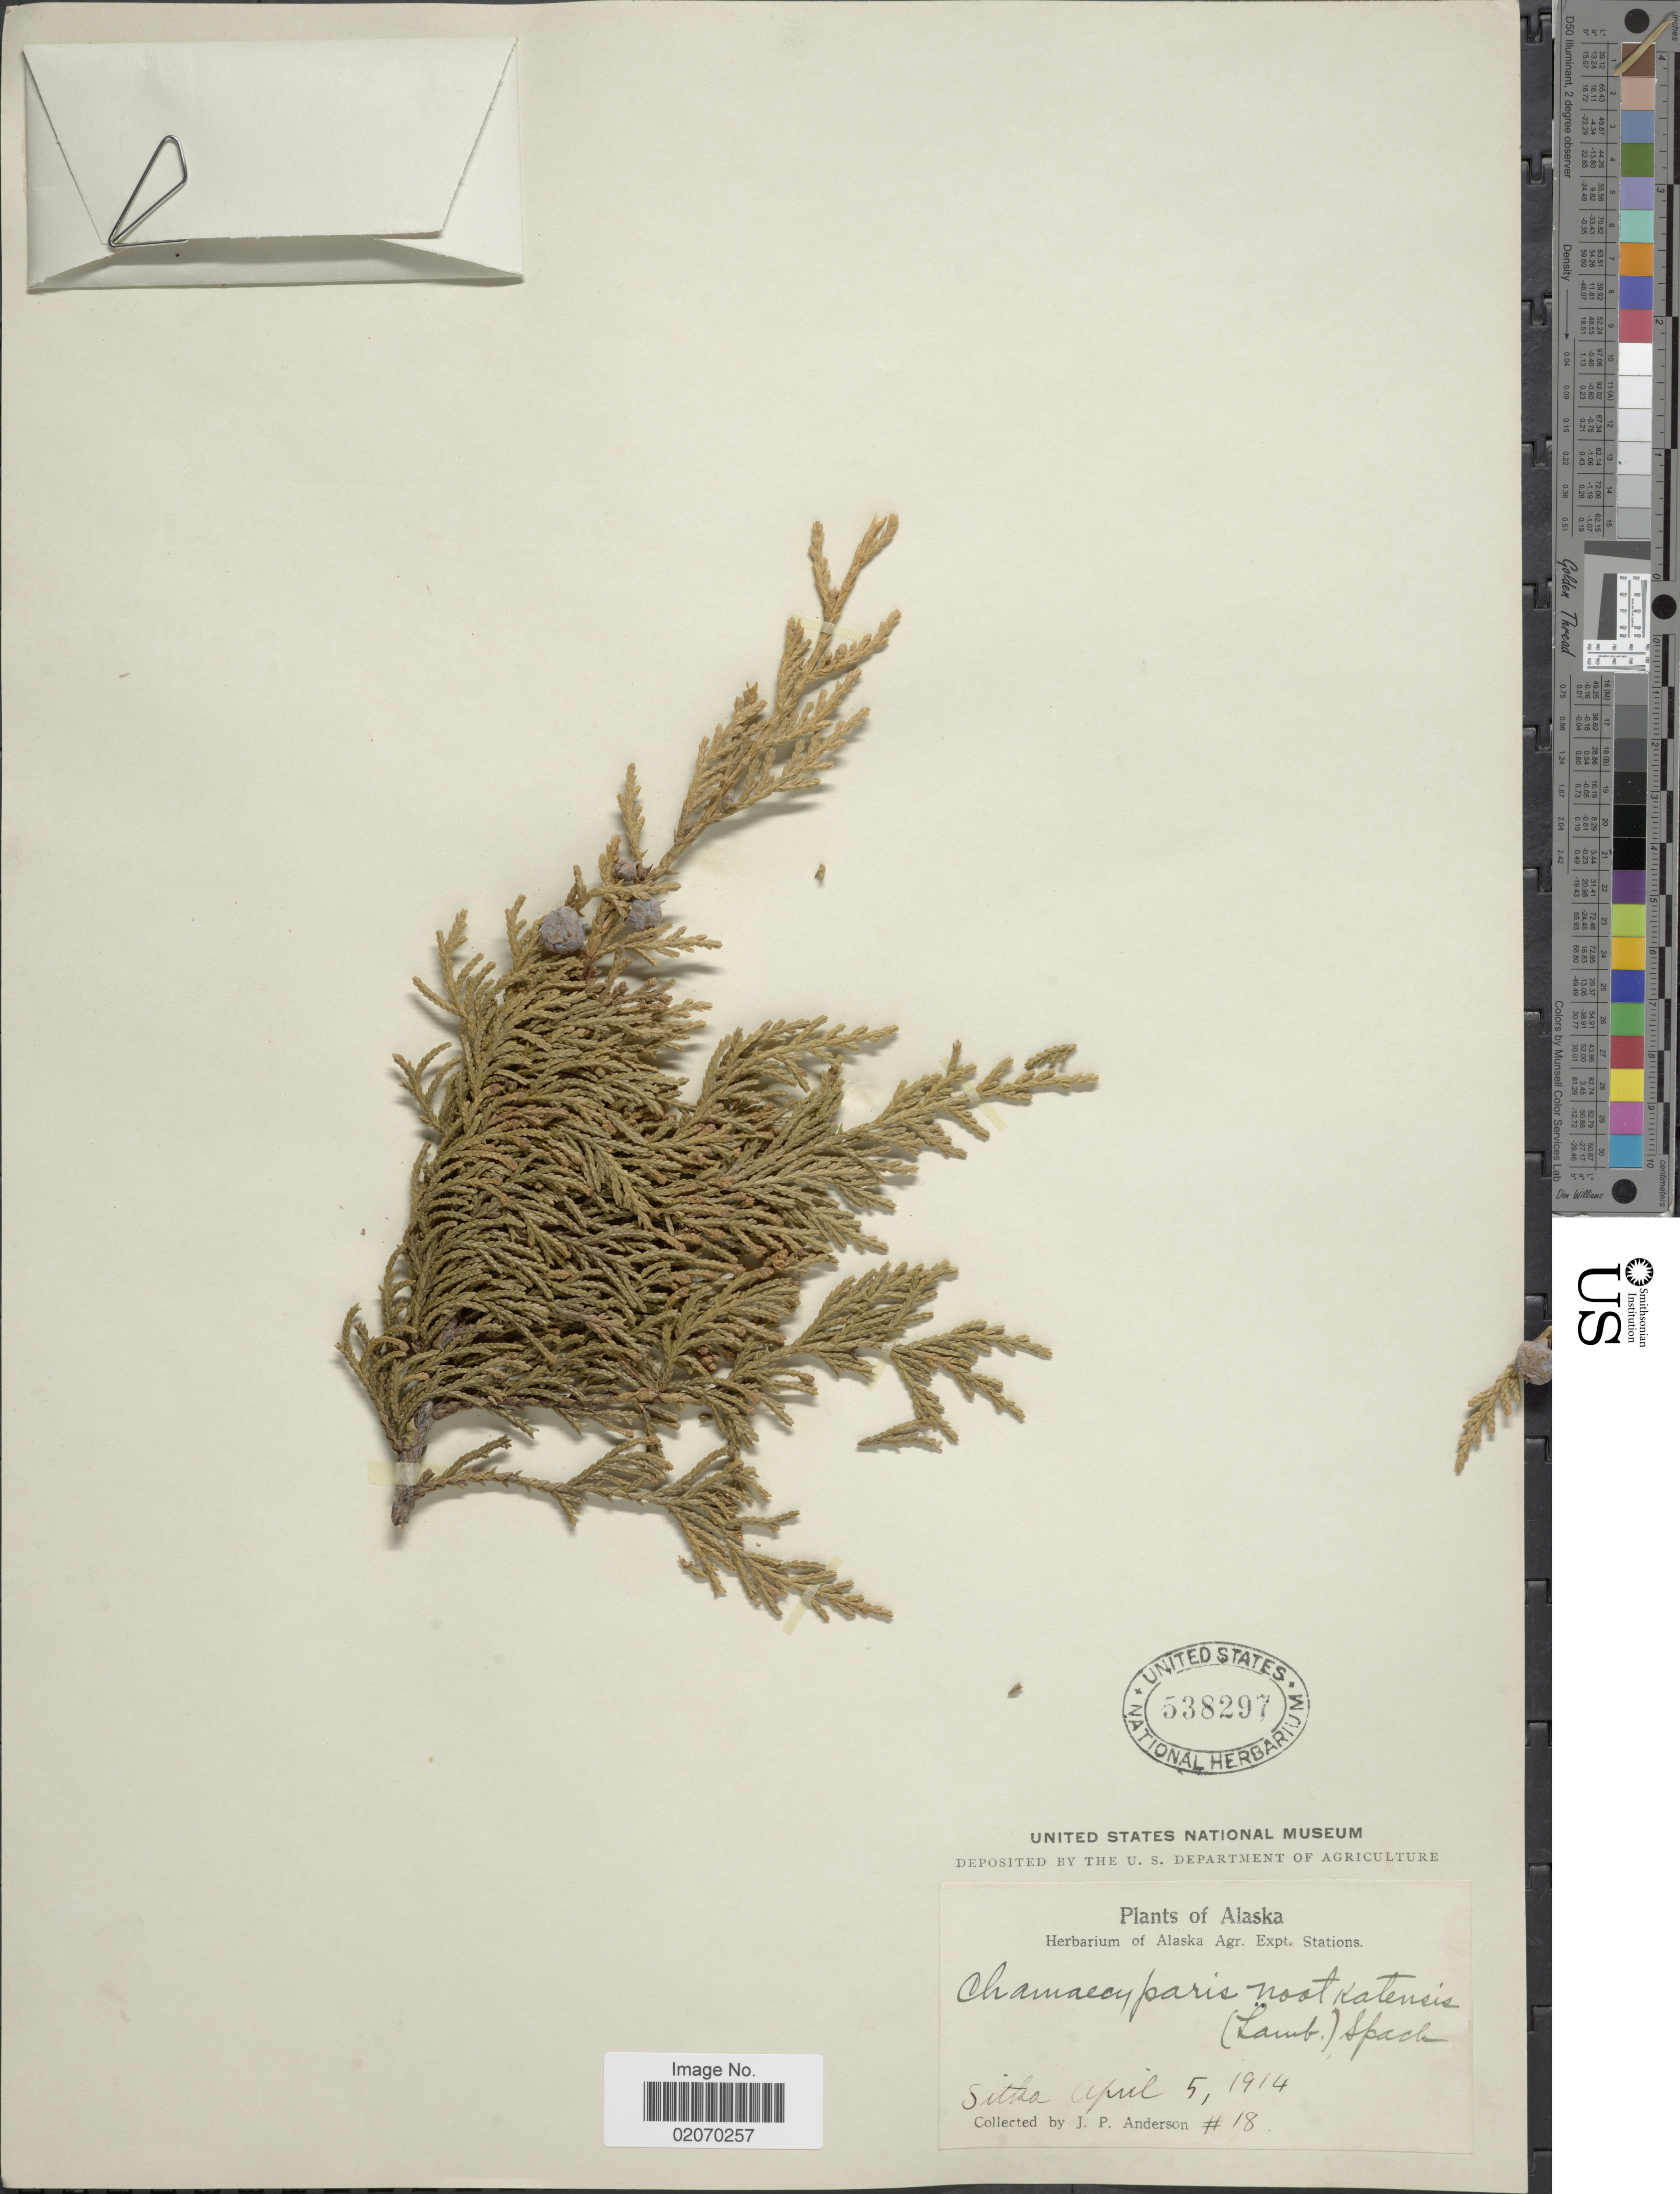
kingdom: Plantae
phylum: Tracheophyta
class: Pinopsida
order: Pinales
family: Cupressaceae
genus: Chamaecyparis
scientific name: Chamaecyparis nootkatensis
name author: (D. Don) Spach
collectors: J. P. Anderson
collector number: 18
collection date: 1914-04-05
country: United States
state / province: Alaska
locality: Sitka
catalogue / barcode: US 538297